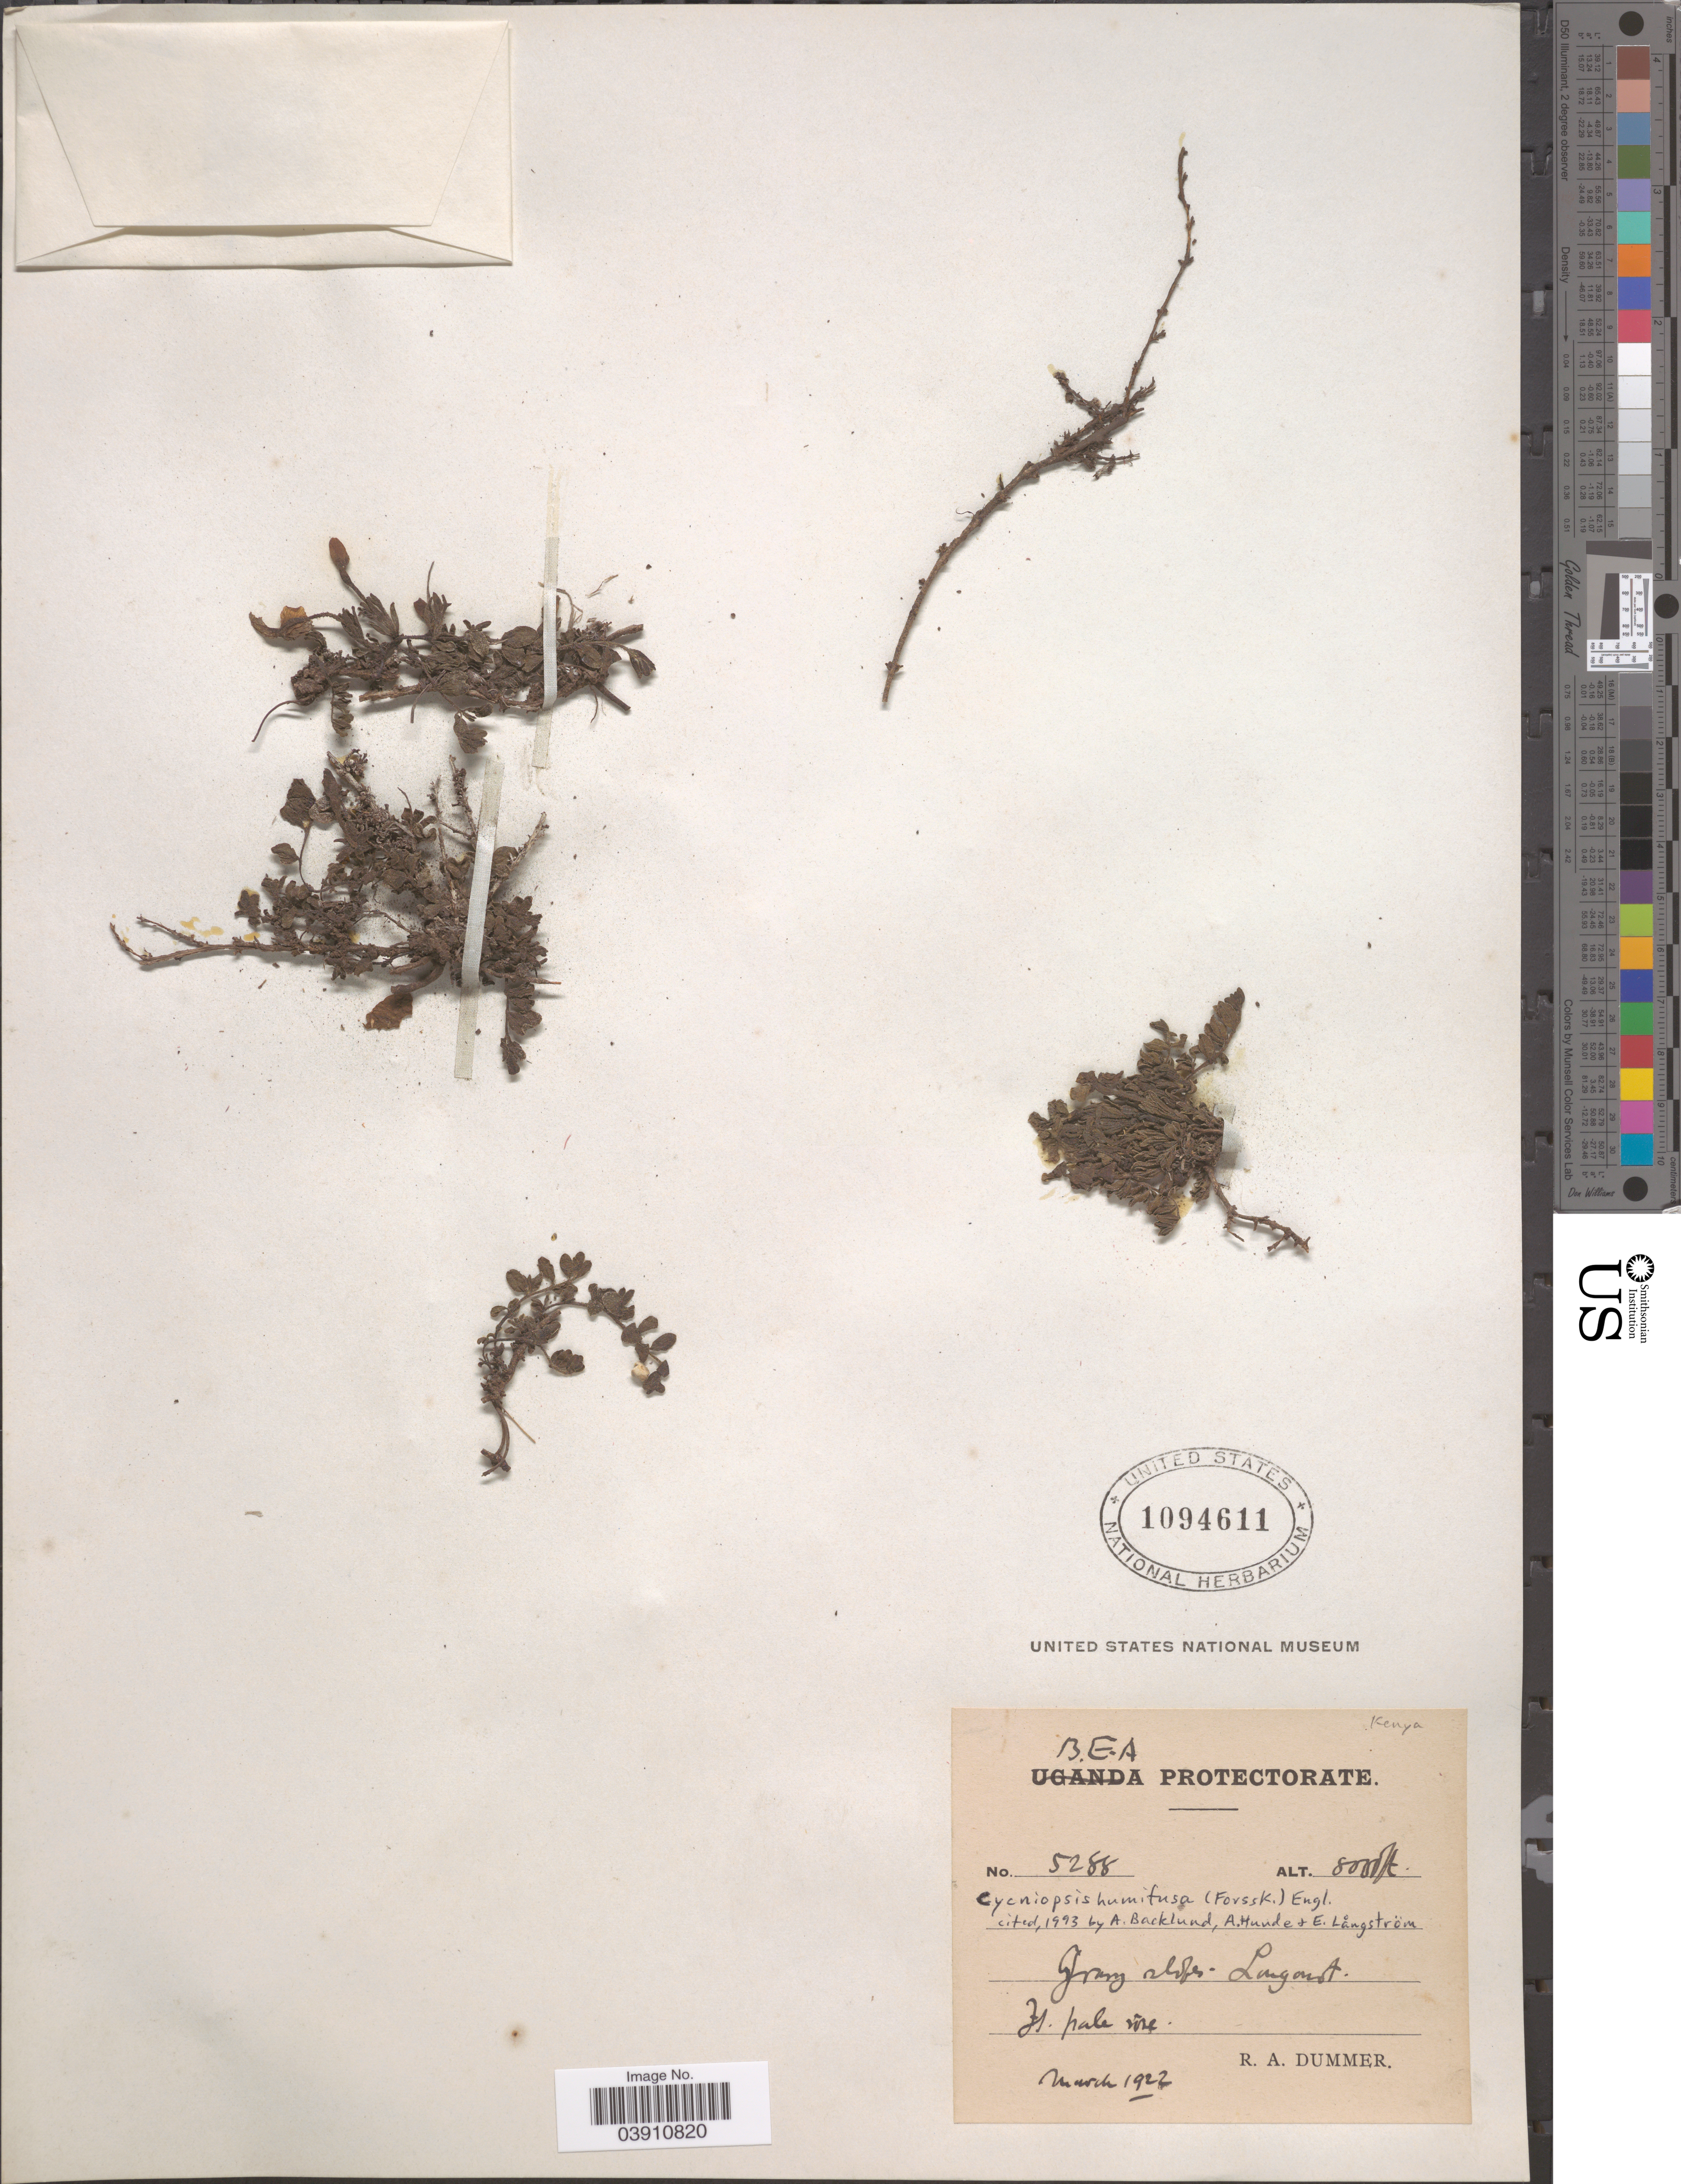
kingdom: Plantae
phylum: Tracheophyta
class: Magnoliopsida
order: Lamiales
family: Orobanchaceae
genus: Cycniopsis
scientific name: Cycniopsis humifusa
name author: Engl.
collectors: R. Dümmer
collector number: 5288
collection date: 1922-03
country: Kenya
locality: B.E.A. Protectorate. Grassy slopes. Longonot.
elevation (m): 2438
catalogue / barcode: US 1094611